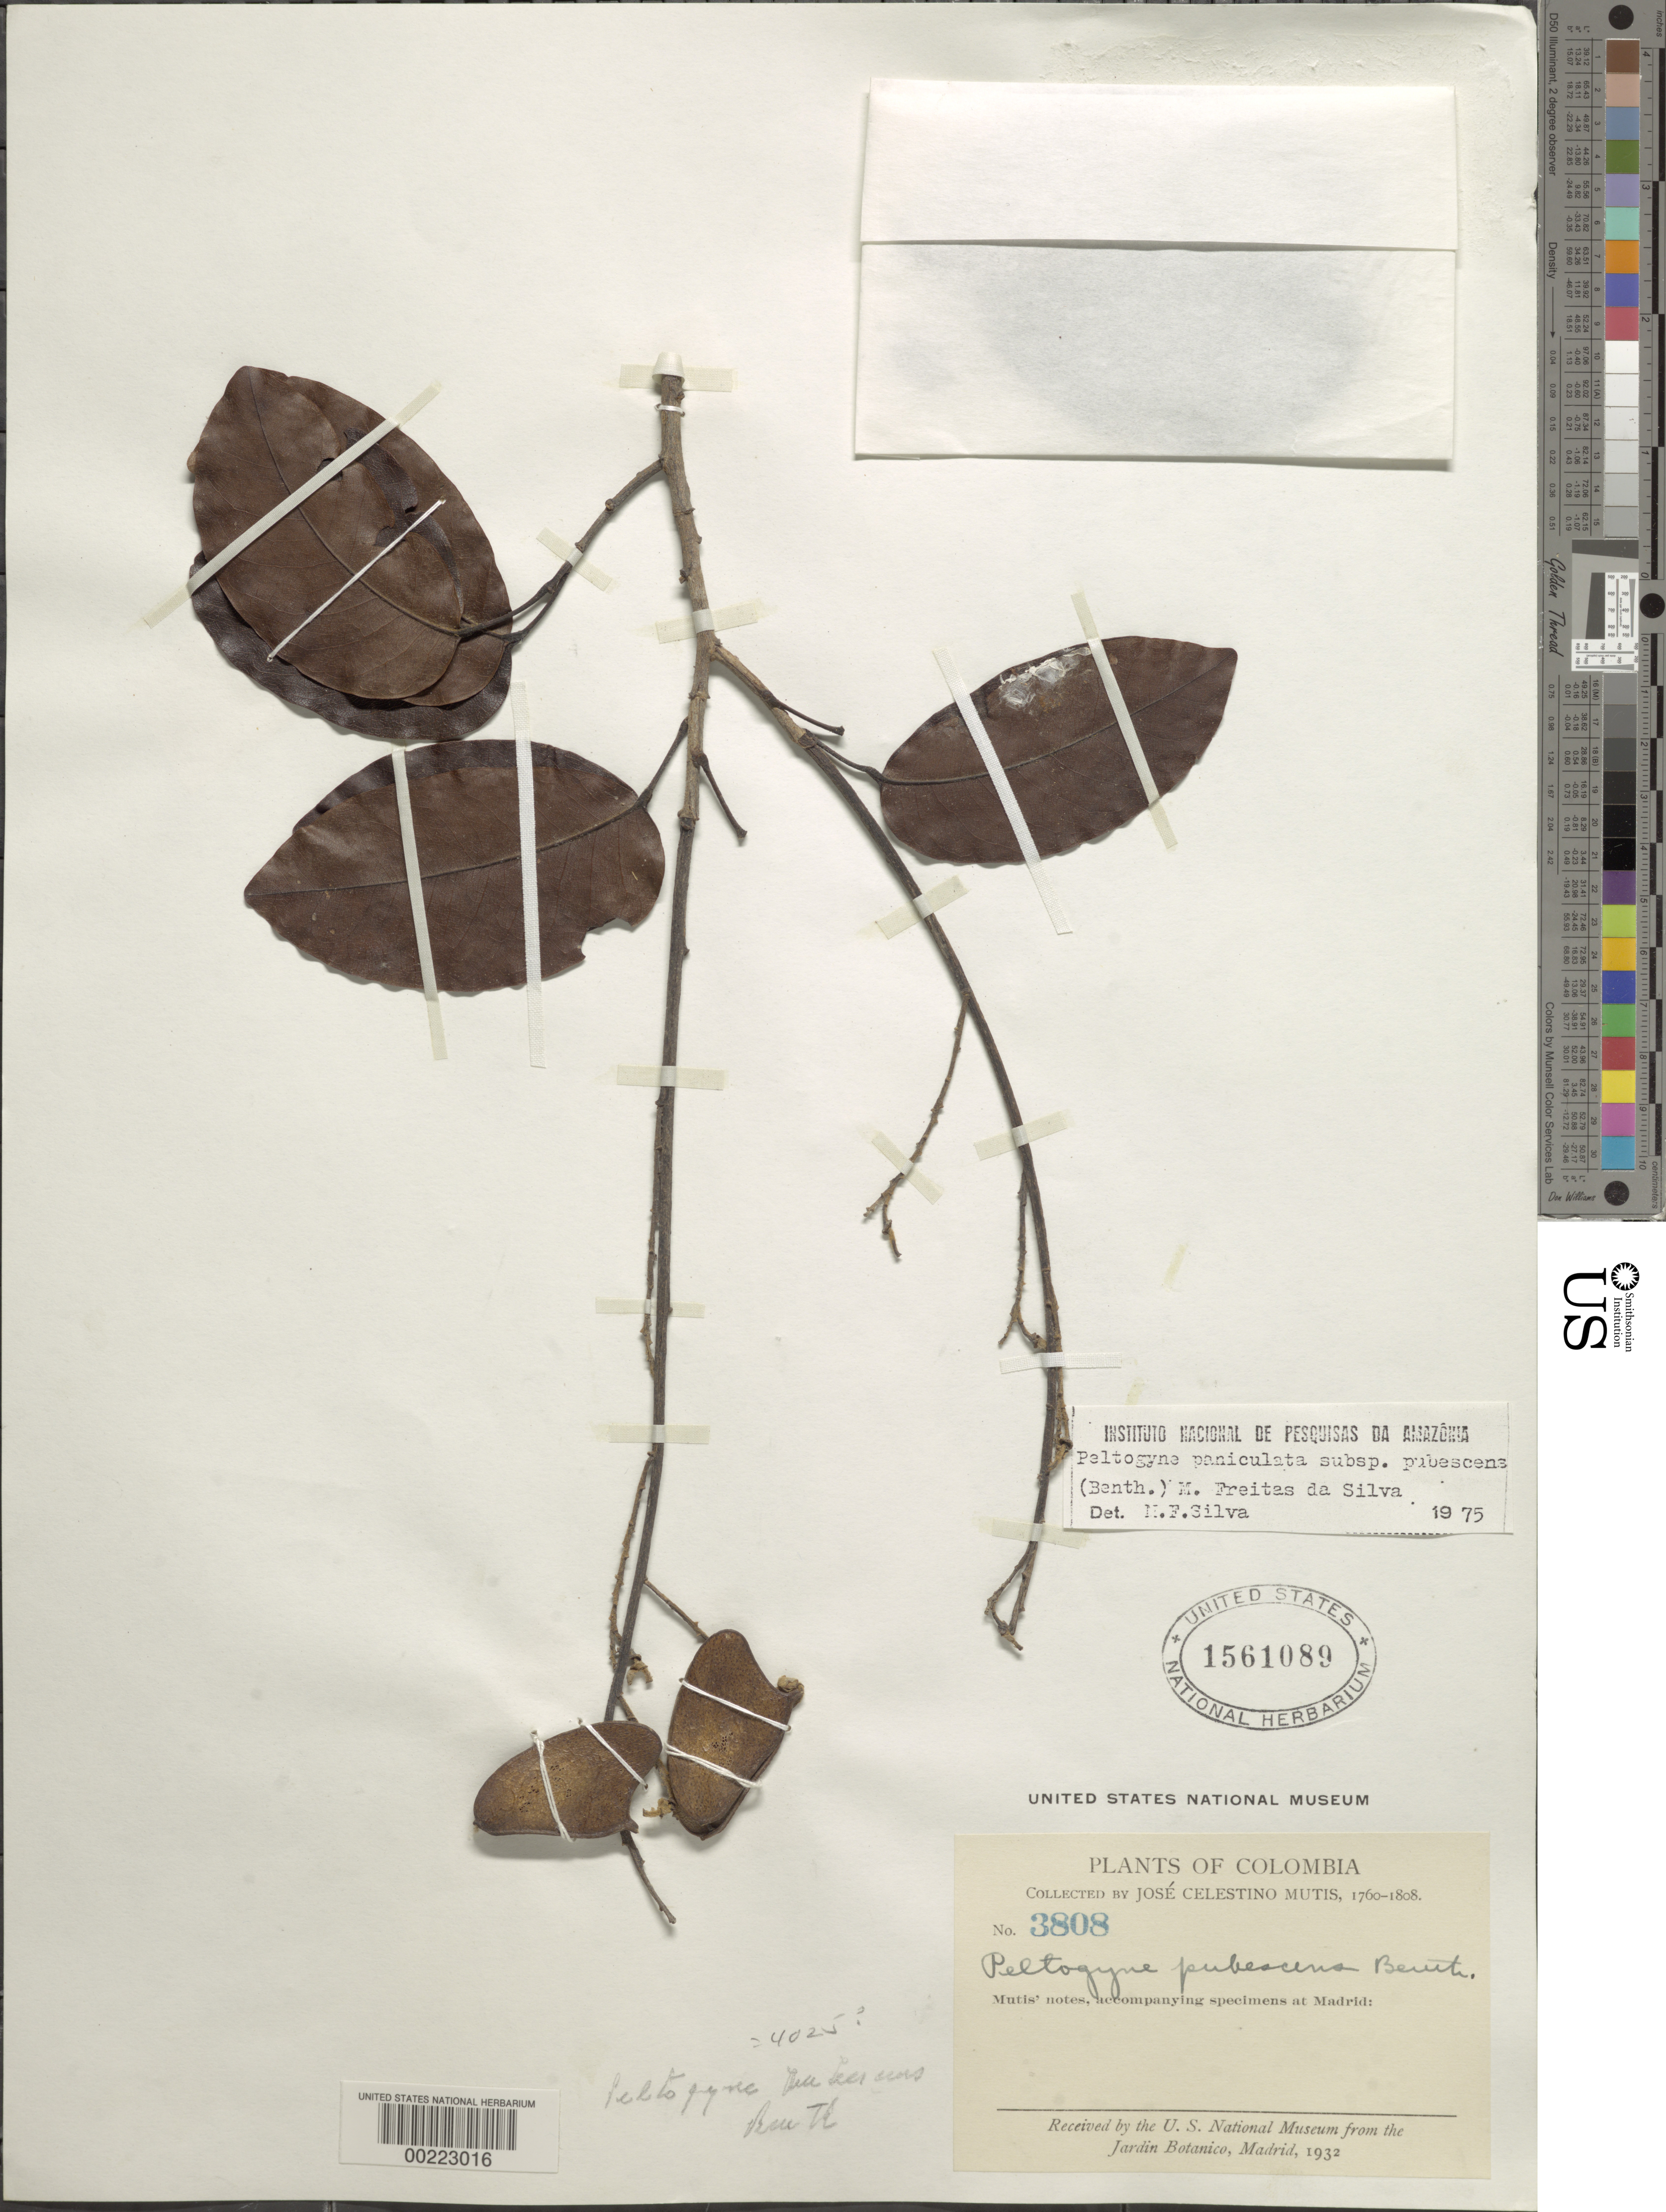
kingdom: Plantae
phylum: Tracheophyta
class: Magnoliopsida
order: Fabales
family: Fabaceae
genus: Peltogyne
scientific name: Peltogyne paniculata subsp. pubescens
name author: (Benth.) M.F. Silva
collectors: J. C. B. Mutis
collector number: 3808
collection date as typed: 1760 to -- -- 1808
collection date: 1760/1808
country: Colombia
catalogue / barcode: US 1561089